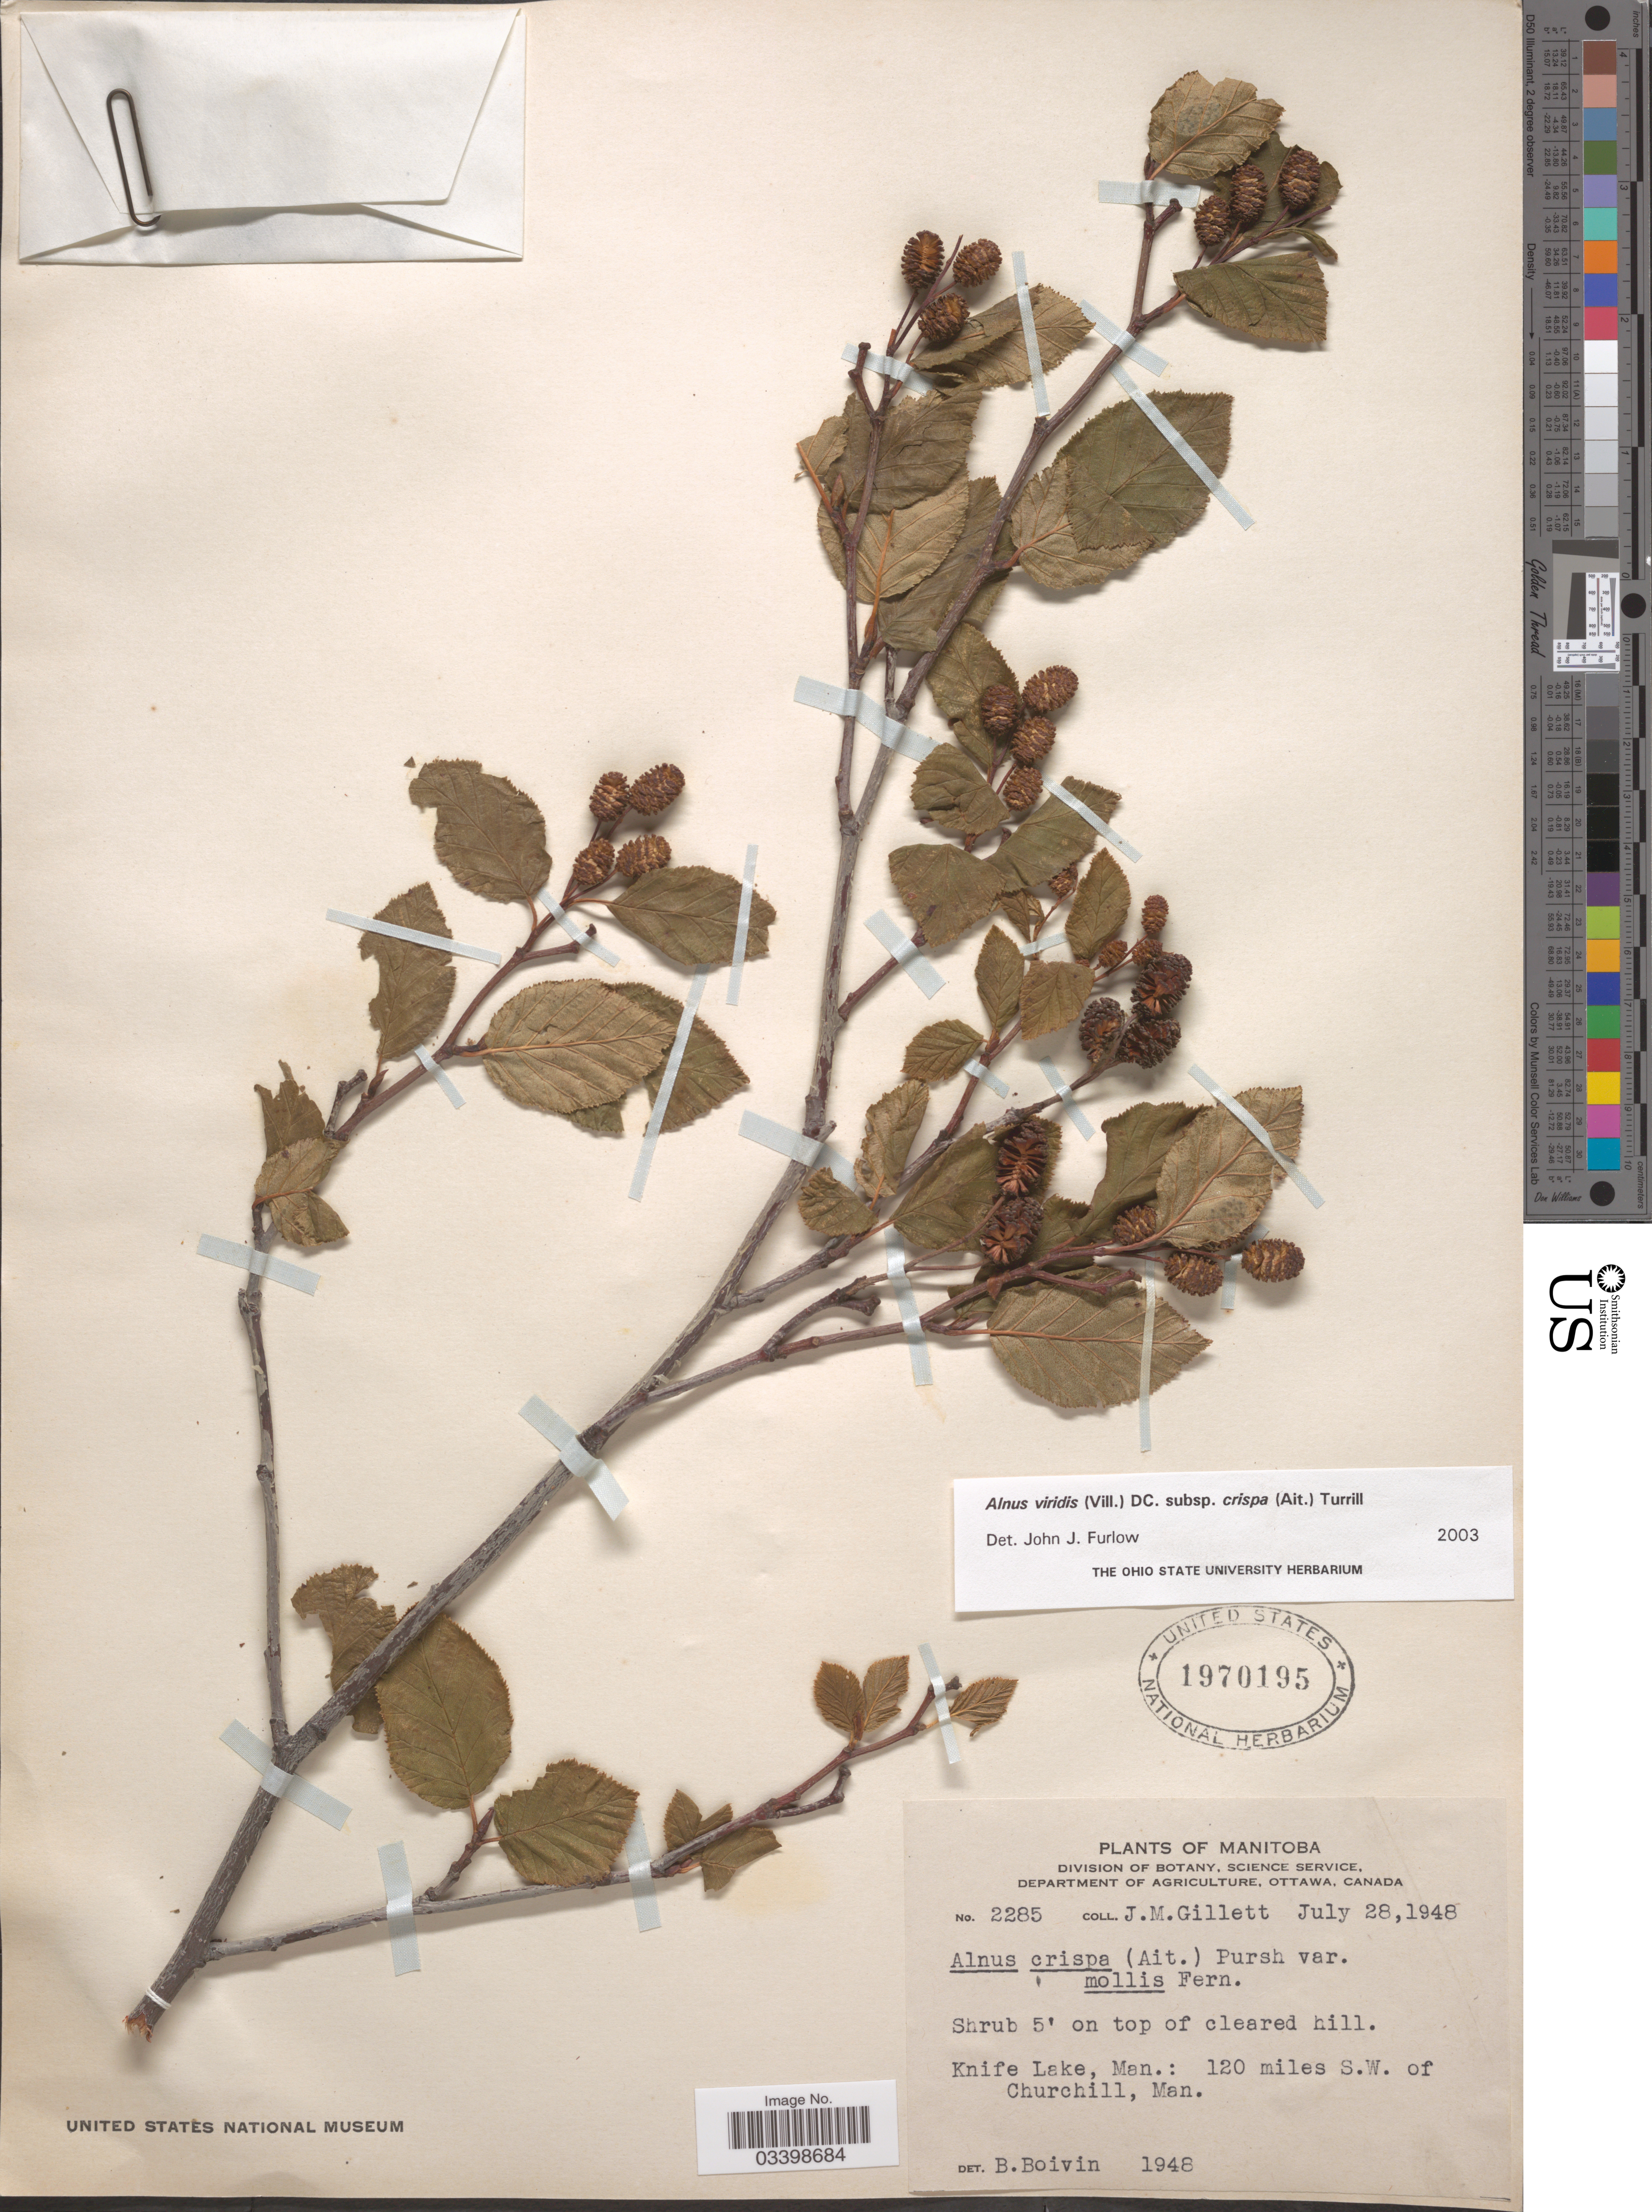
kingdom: Plantae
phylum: Tracheophyta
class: Magnoliopsida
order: Fagales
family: Betulaceae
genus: Alnus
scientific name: Alnus viridis subsp. crispa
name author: (Aiton) Turrill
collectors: J. M. Gillett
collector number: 2285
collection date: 1948-07-28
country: Canada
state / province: Manitoba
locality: Knife Lake, Man.: 120 miles S.W. of Churchill, Man.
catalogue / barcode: US 1970195